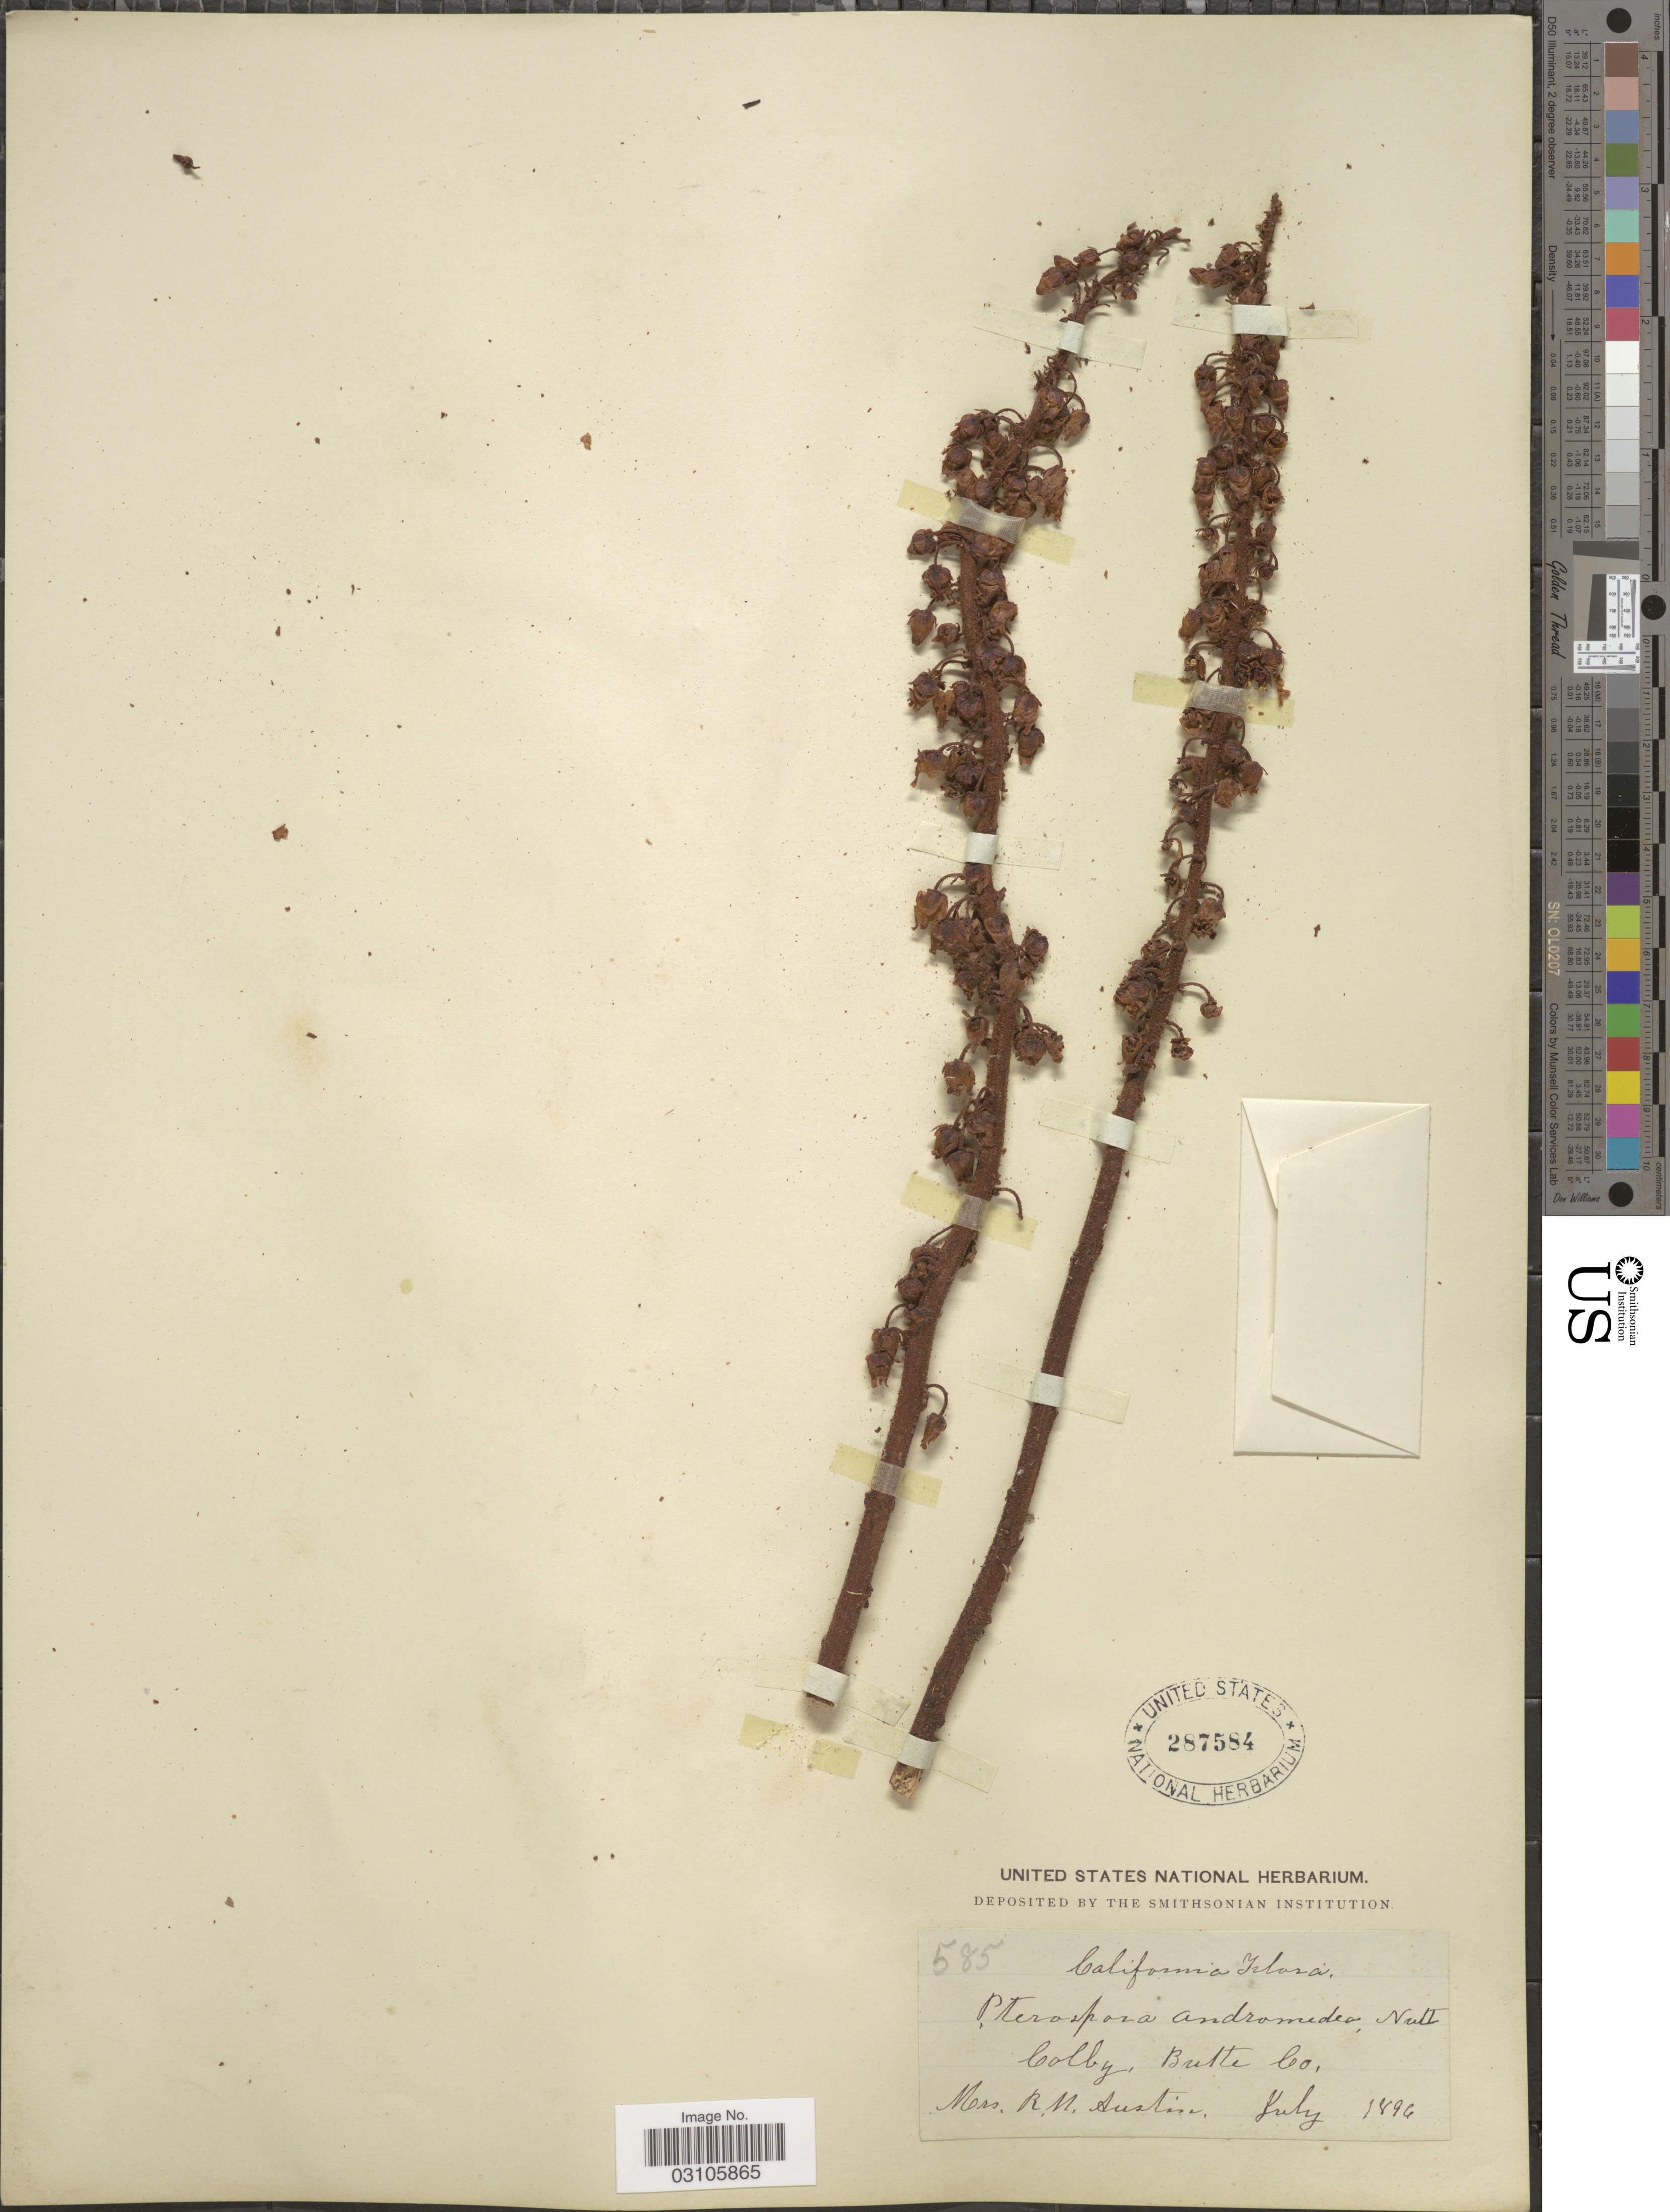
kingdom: Plantae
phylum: Tracheophyta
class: Magnoliopsida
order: Ericales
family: Ericaceae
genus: Pterospora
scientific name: Pterospora andromedea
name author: Nutt.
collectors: R. Austin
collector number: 585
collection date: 1896-07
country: United States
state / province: California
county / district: Butte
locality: Colby, Butte Co.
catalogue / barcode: US 287584